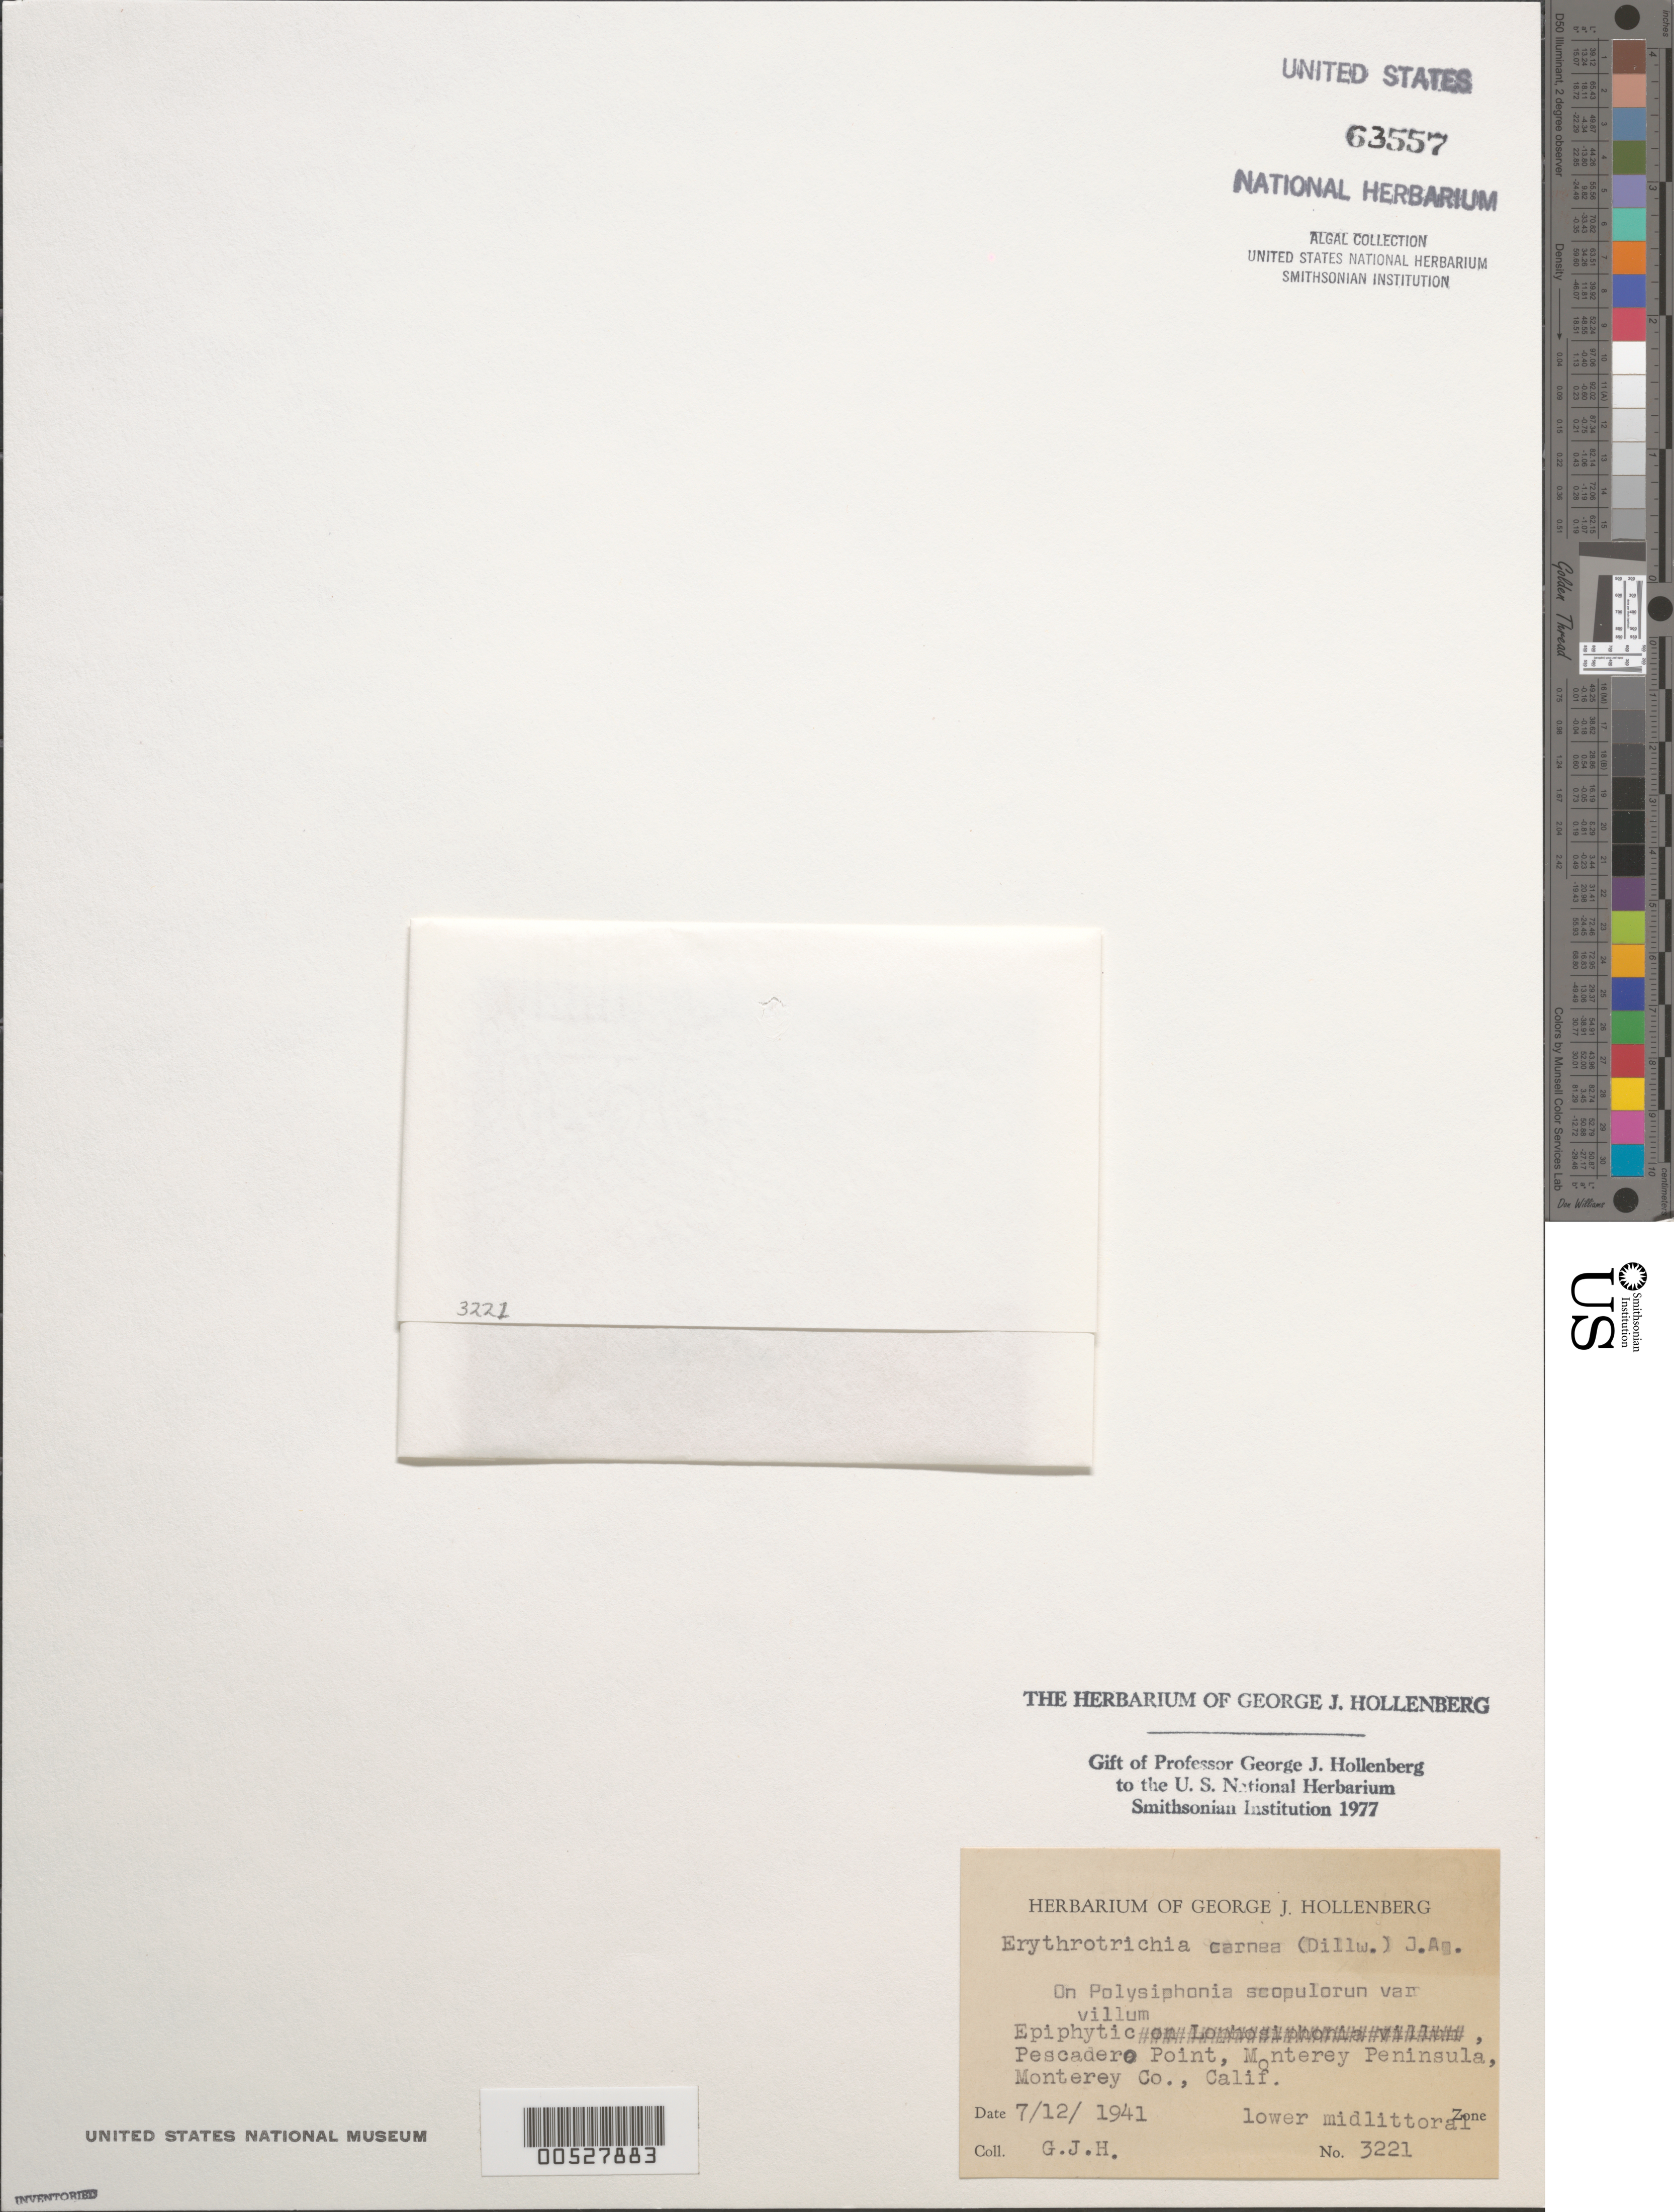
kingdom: Plantae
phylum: Rhodophyta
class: Compsopogonophyceae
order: Erythropeltidales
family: Erythrotrichiaceae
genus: Erythrotrichia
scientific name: Erythrotrichia carnea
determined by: Hollenberg, George J.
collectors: G. Hollenberg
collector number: GJH 3221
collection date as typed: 12 Jul 1941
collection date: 1941-07-12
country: United States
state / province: California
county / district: Monterey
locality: Pescadero Point, Monterey Peninsula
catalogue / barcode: US 63557